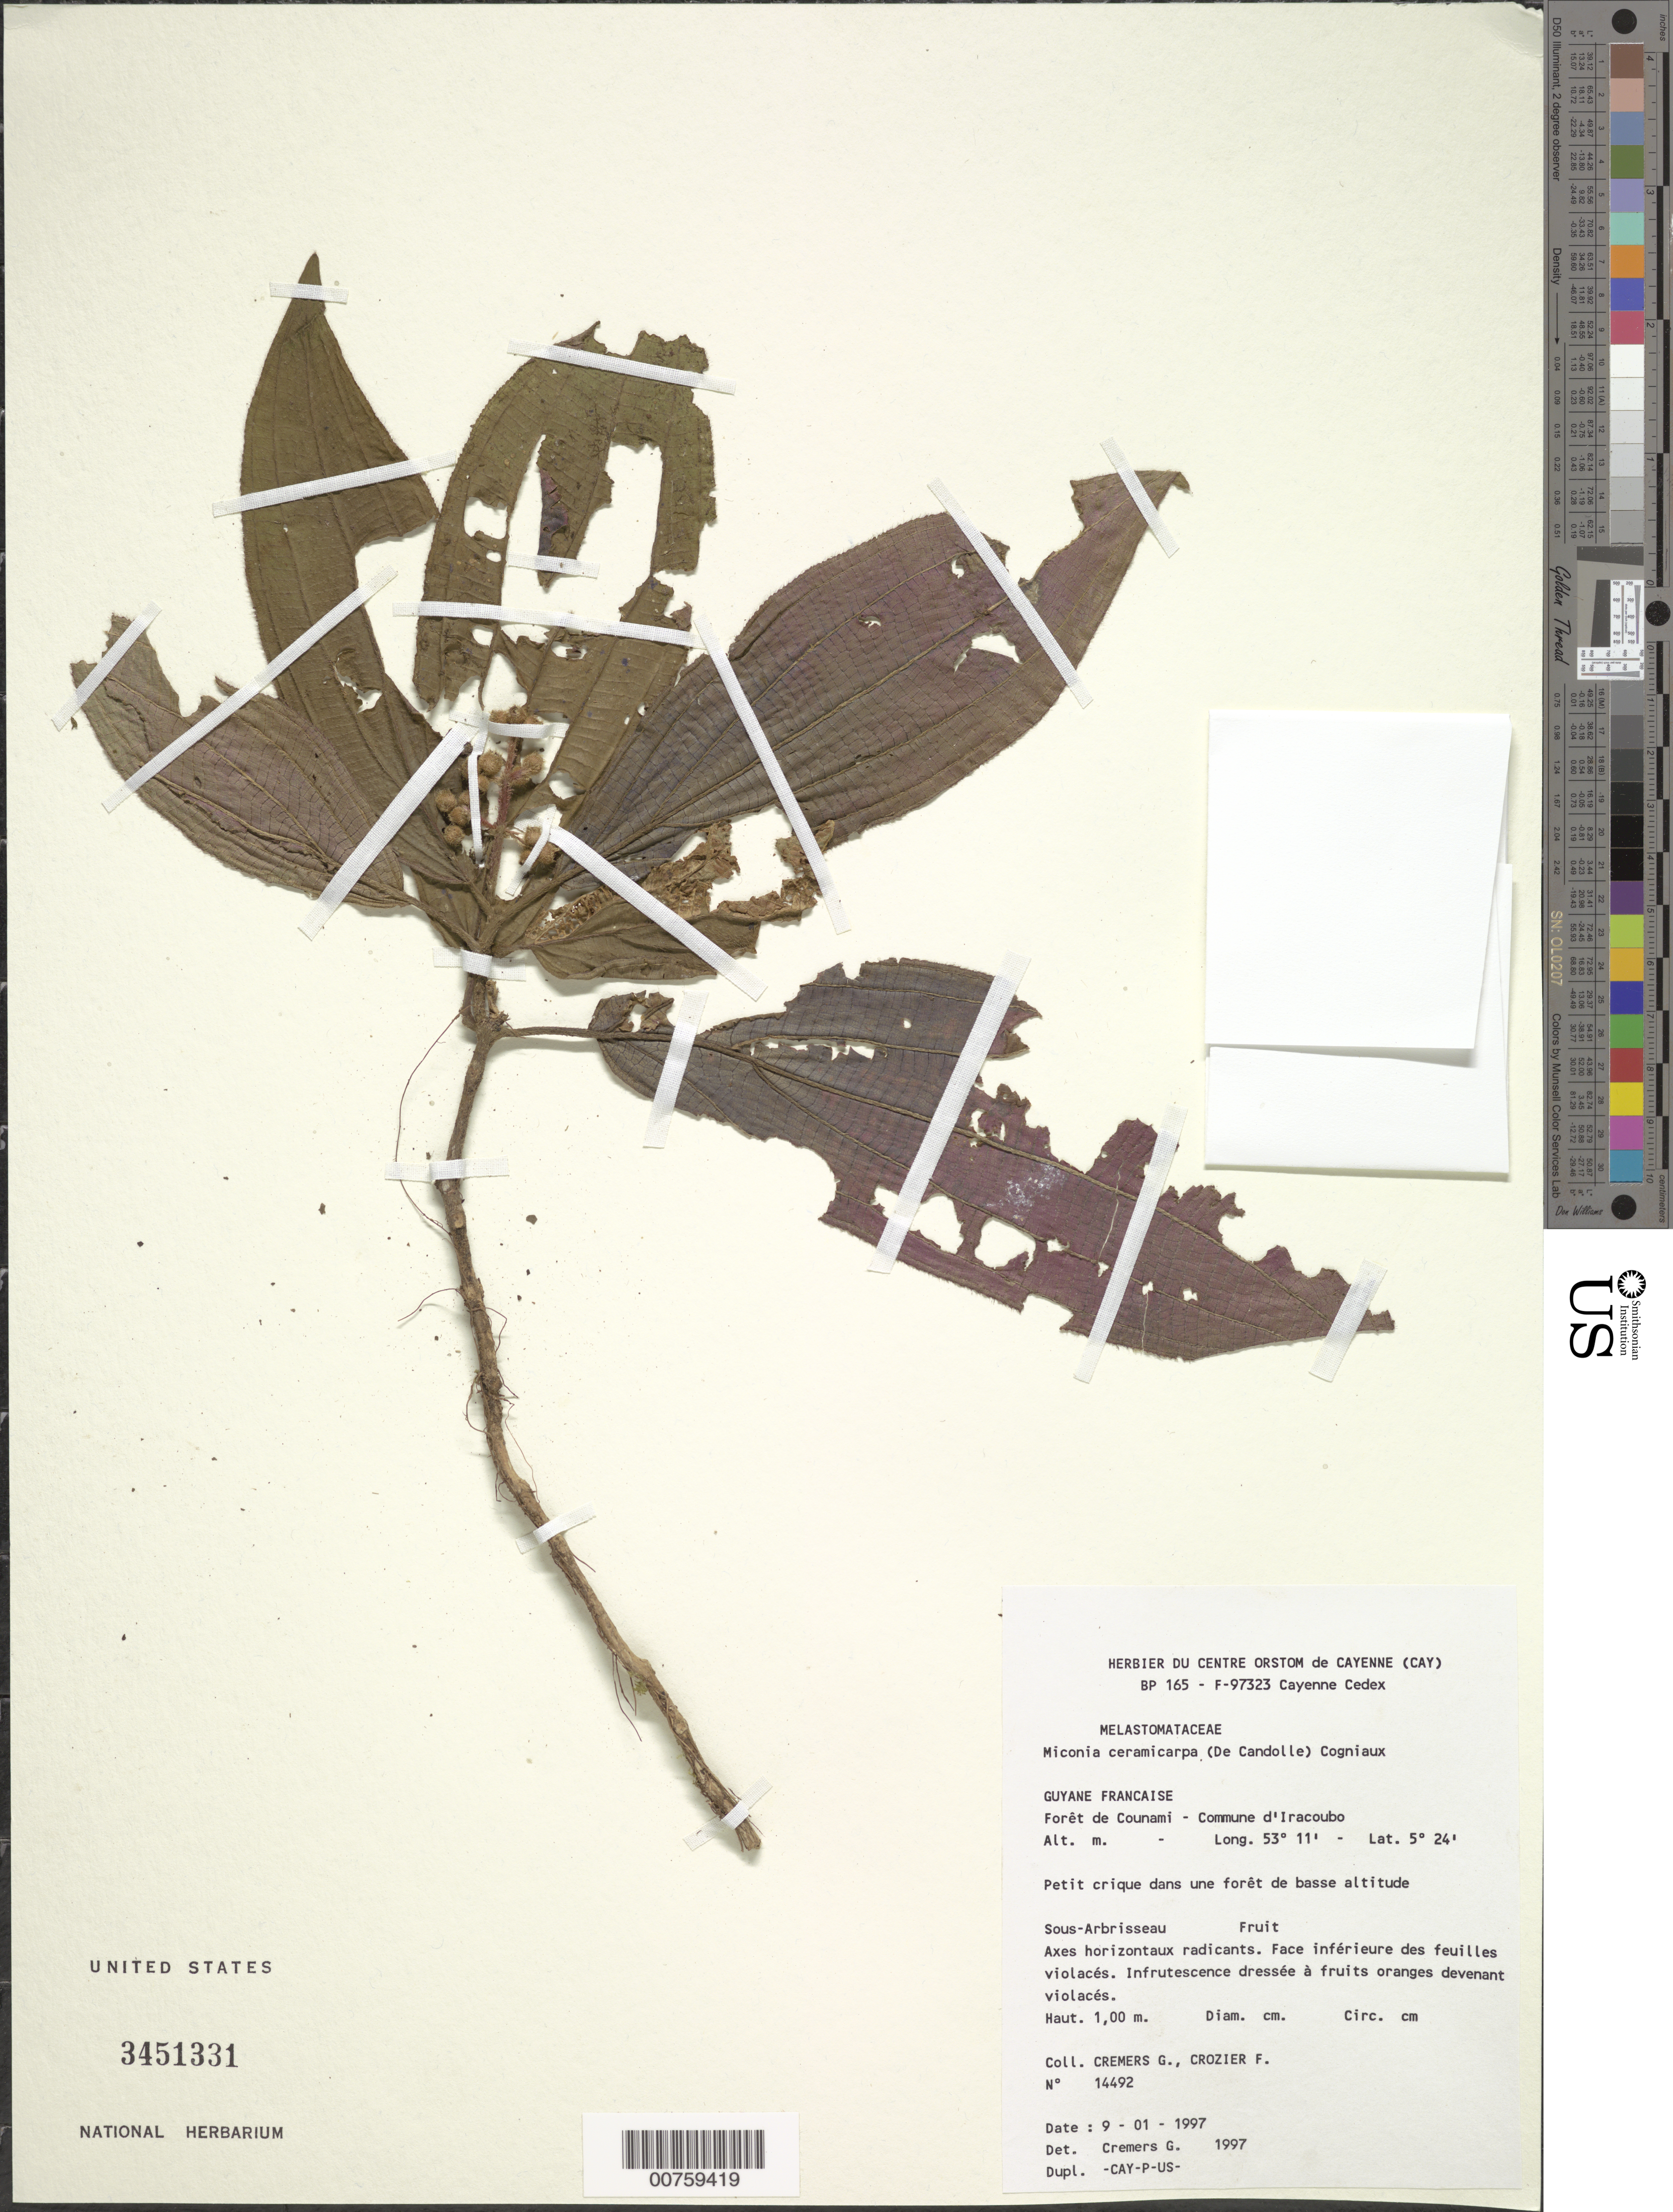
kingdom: Plantae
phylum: Tracheophyta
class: Magnoliopsida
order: Myrtales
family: Melastomataceae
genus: Miconia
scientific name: Miconia ceramicarpa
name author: (DC.) Cogn.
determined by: Michelangeli, F. A.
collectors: G. Cremers & F. Crozier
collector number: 14492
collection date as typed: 9-Jan-97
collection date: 1997-01-09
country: French Guiana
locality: Commune d'Iracoubo, forêt de Counami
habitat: Small creek in low forest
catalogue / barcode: US 3451331